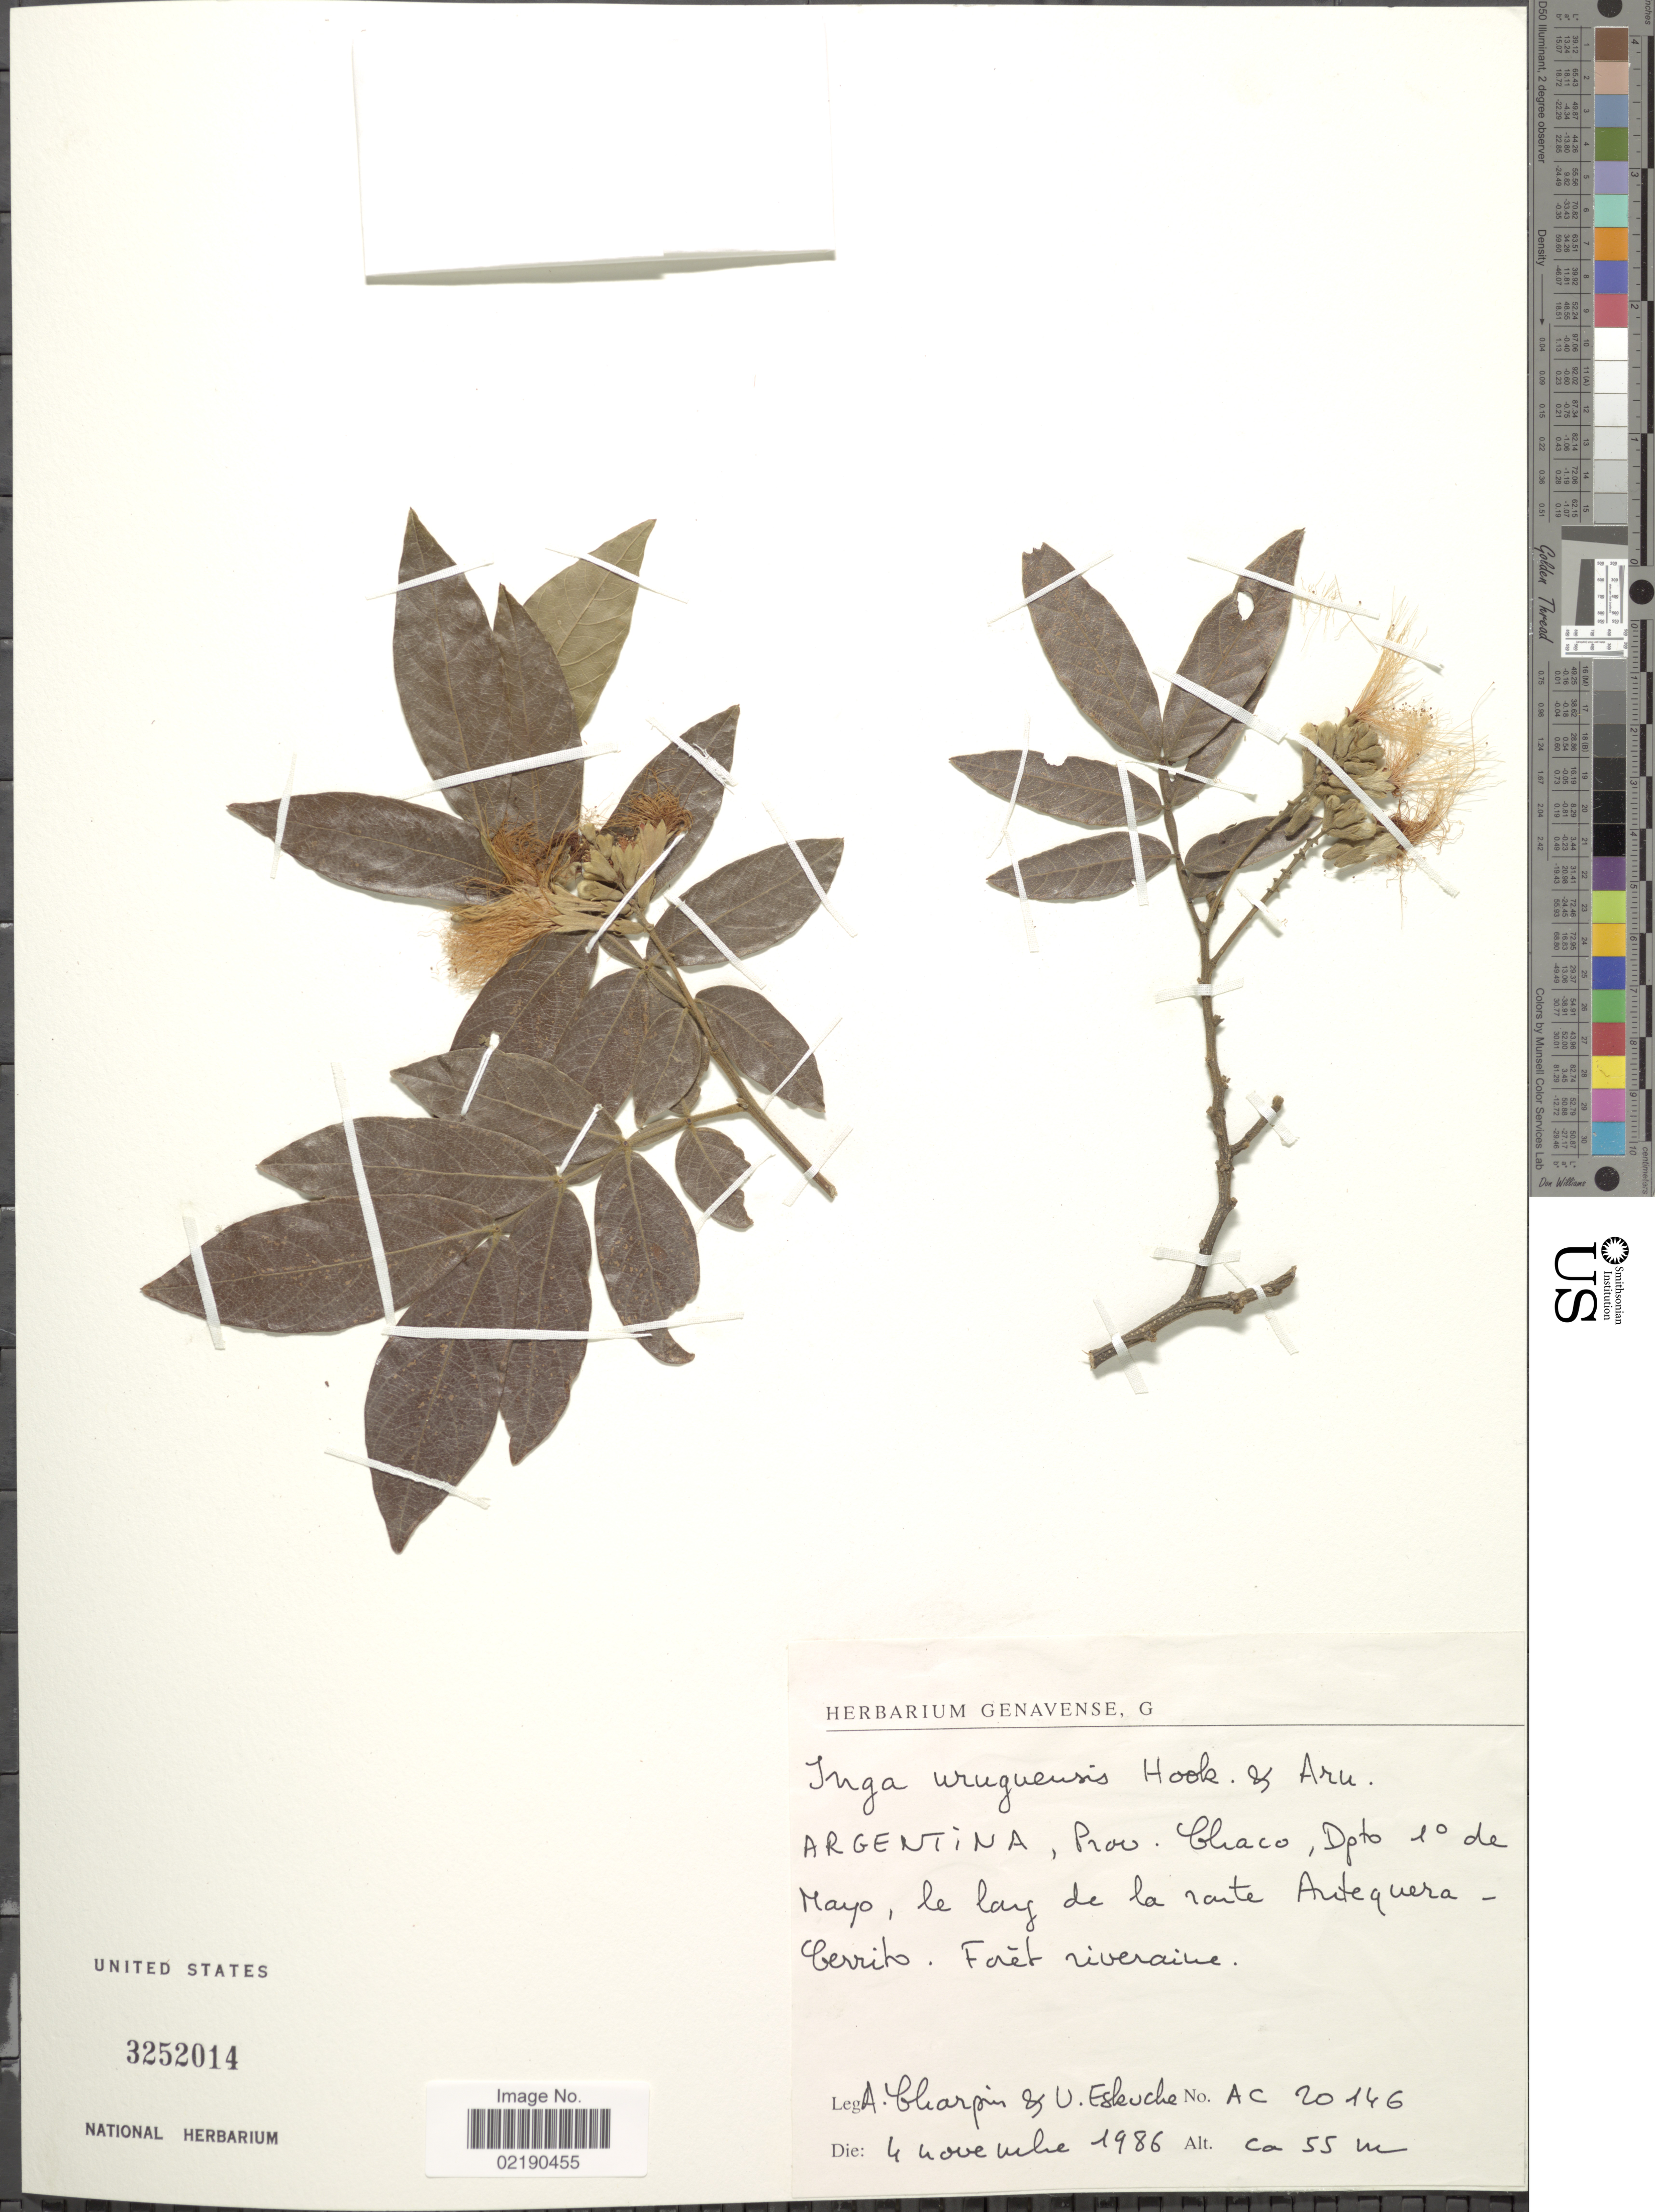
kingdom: Plantae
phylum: Tracheophyta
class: Magnoliopsida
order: Fabales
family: Fabaceae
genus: Inga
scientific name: Inga vera subsp. affinis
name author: (DC.) T.D. Penn.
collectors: A. Charpin & U. Eskuche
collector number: AC 20146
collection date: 1986-11-04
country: Argentina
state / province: Chaco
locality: Prov. Chaco, Dpto. Primero de Mayo, le long de la route Antequera - Cerrito, Foret riveraine.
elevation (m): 55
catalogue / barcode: US 3252014